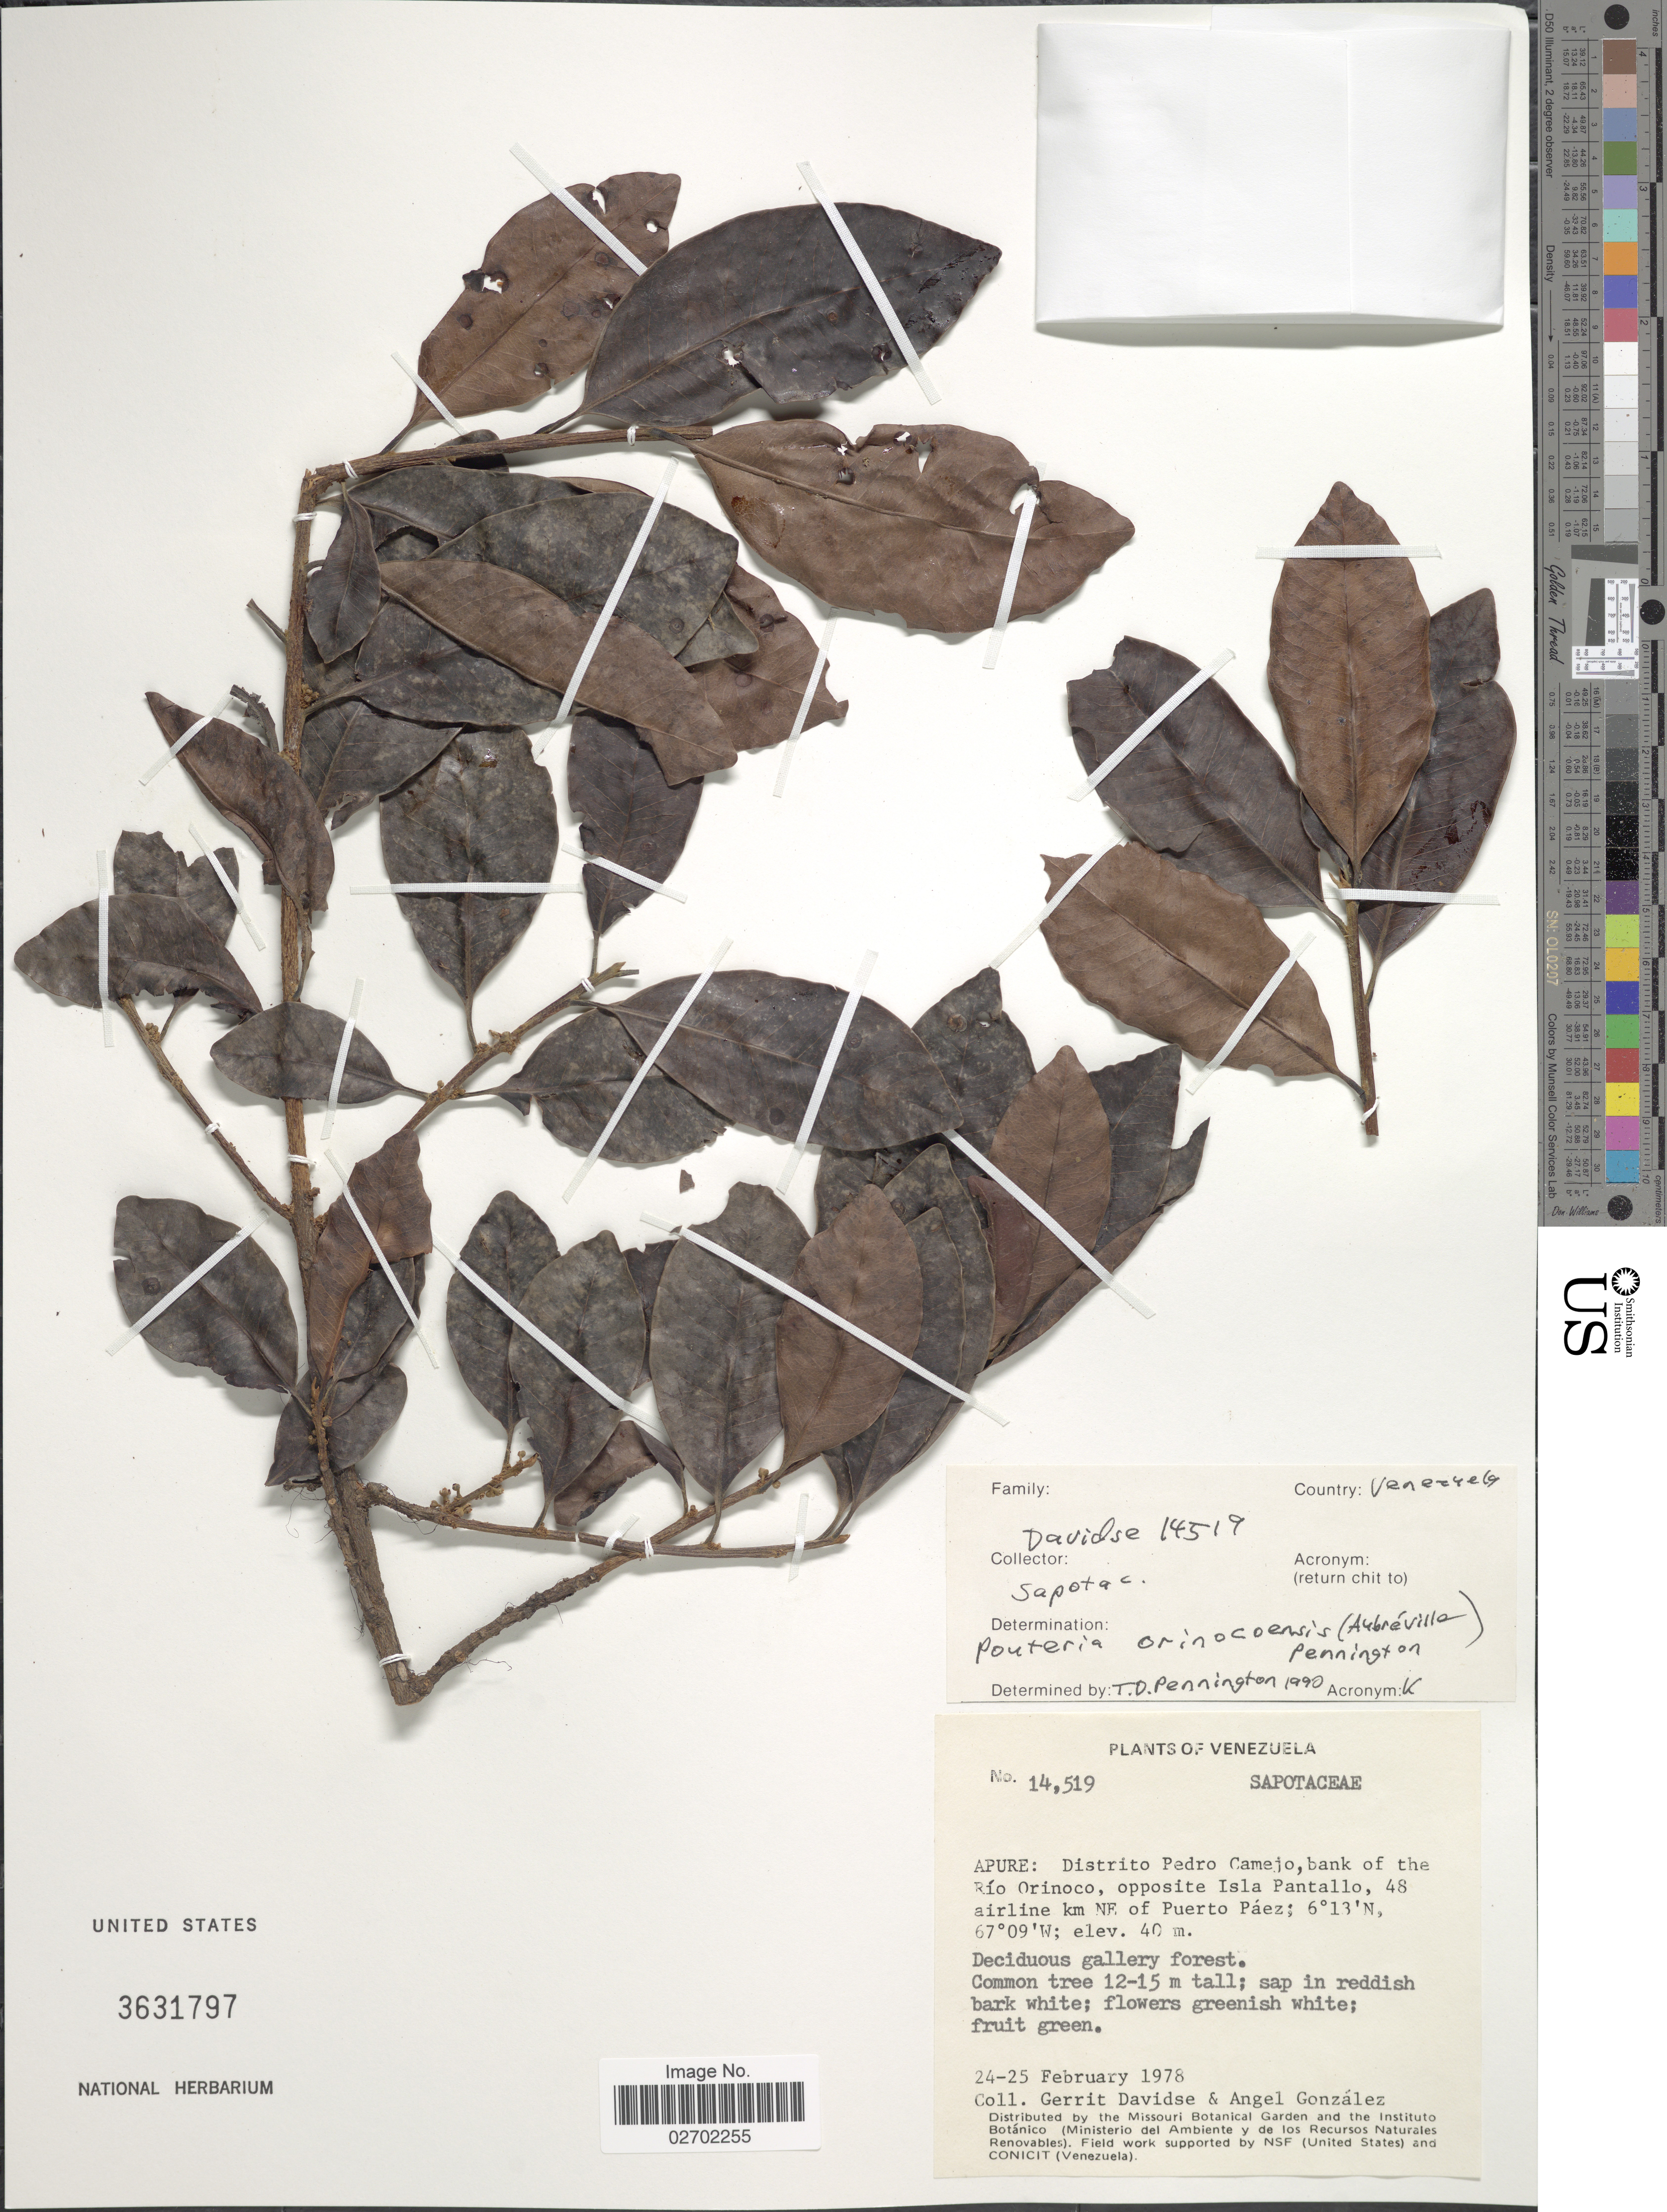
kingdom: Plantae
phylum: Tracheophyta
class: Magnoliopsida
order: Ericales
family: Sapotaceae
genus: Pouteria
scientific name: Pouteria orinocoensis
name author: (Aubrév.) T.D. Penn.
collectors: G. Davidse & A. C. González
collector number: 14519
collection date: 1978-02-24/1978-02-25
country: Venezuela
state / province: Apure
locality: Distrito Pedro Camejo, abnk of the Río Orinoco, opposite Isla Pantallo, 48 airline km NE of Puerto Páez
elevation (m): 40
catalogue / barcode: US 3631797